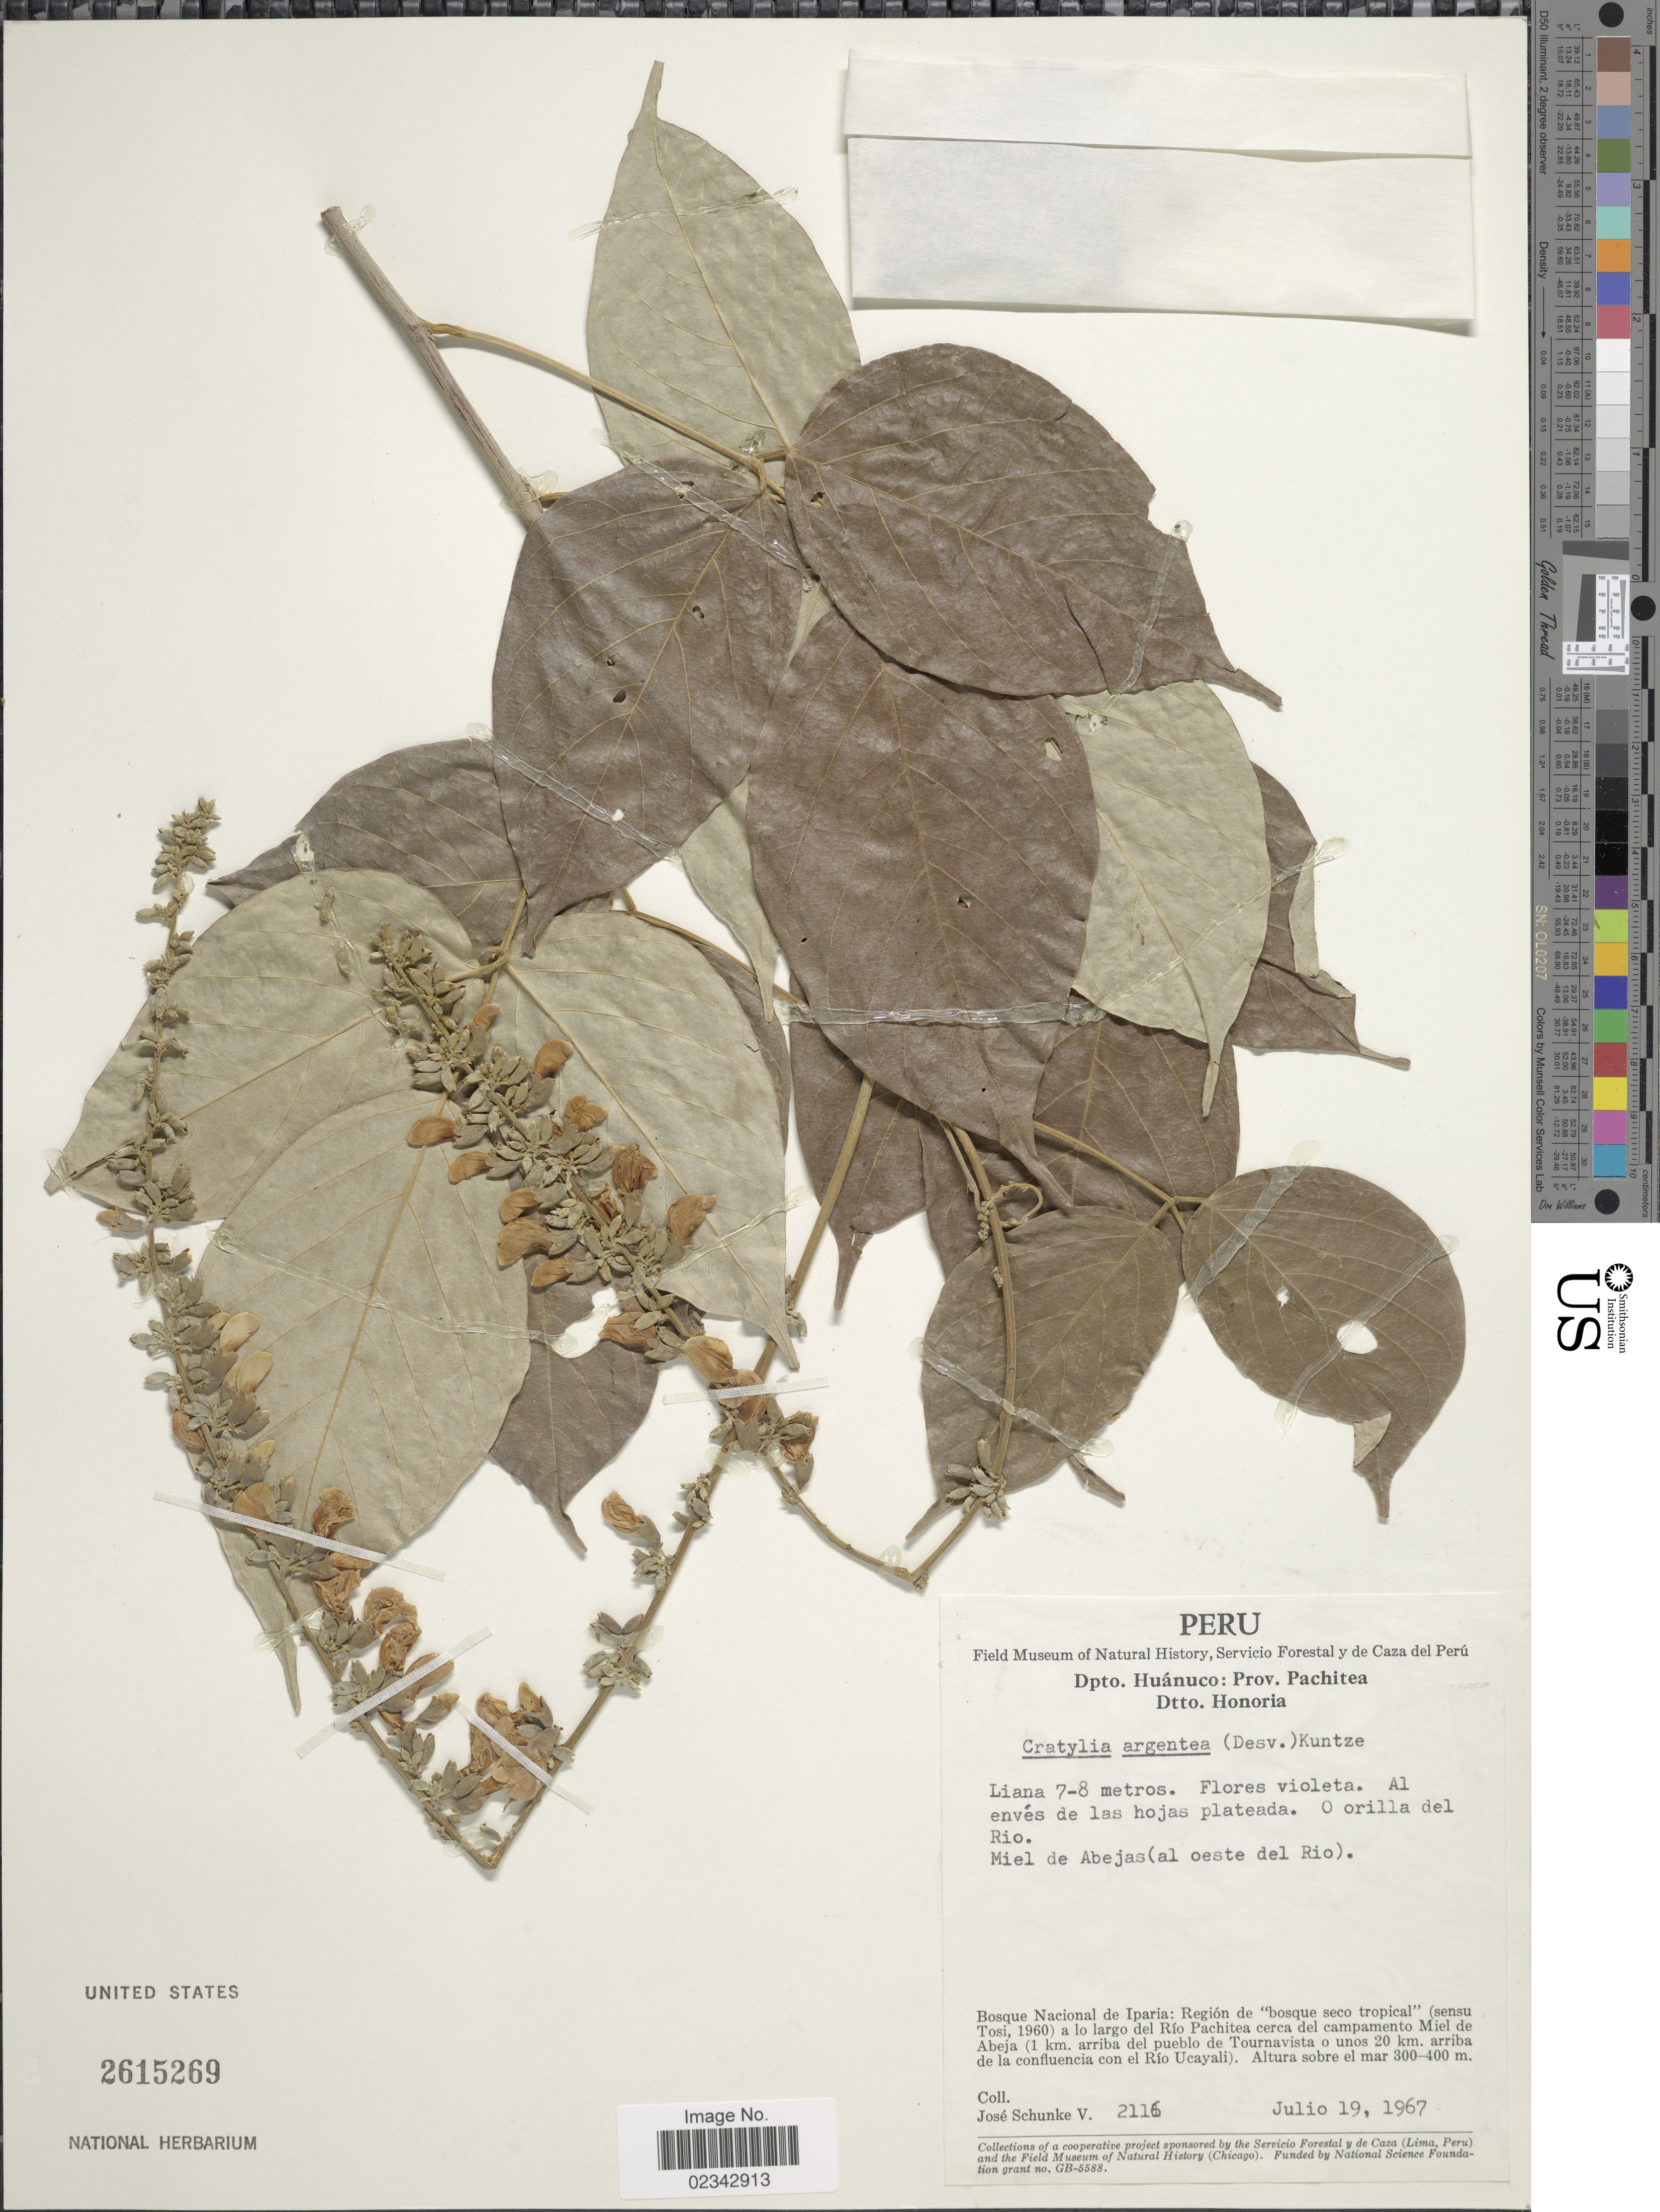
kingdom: Plantae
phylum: Tracheophyta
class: Magnoliopsida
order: Fabales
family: Fabaceae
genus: Cratylia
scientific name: Cratylia argentea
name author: (Desv.) Kuntze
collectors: J. Schunke Vigo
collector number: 2116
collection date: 1967-07-19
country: Peru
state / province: Huánuco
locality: Dpto. Huánuco: Prov. Pachitea, Dtto Honoria, O orilla del Rio, Miel de Abejad (al oeste del Rio) Bosque Nacional de Iparia: Región de 'bosque seco tropical' (sensu Tosi, 1960) a lo largo del Río Pachitea cerca del campamento Miel de Abeja ( 1km arriba del pueblo de Tournavista o unos 20 km arriba de la confluencia con el Río Ucayali)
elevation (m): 300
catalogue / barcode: US 2615269